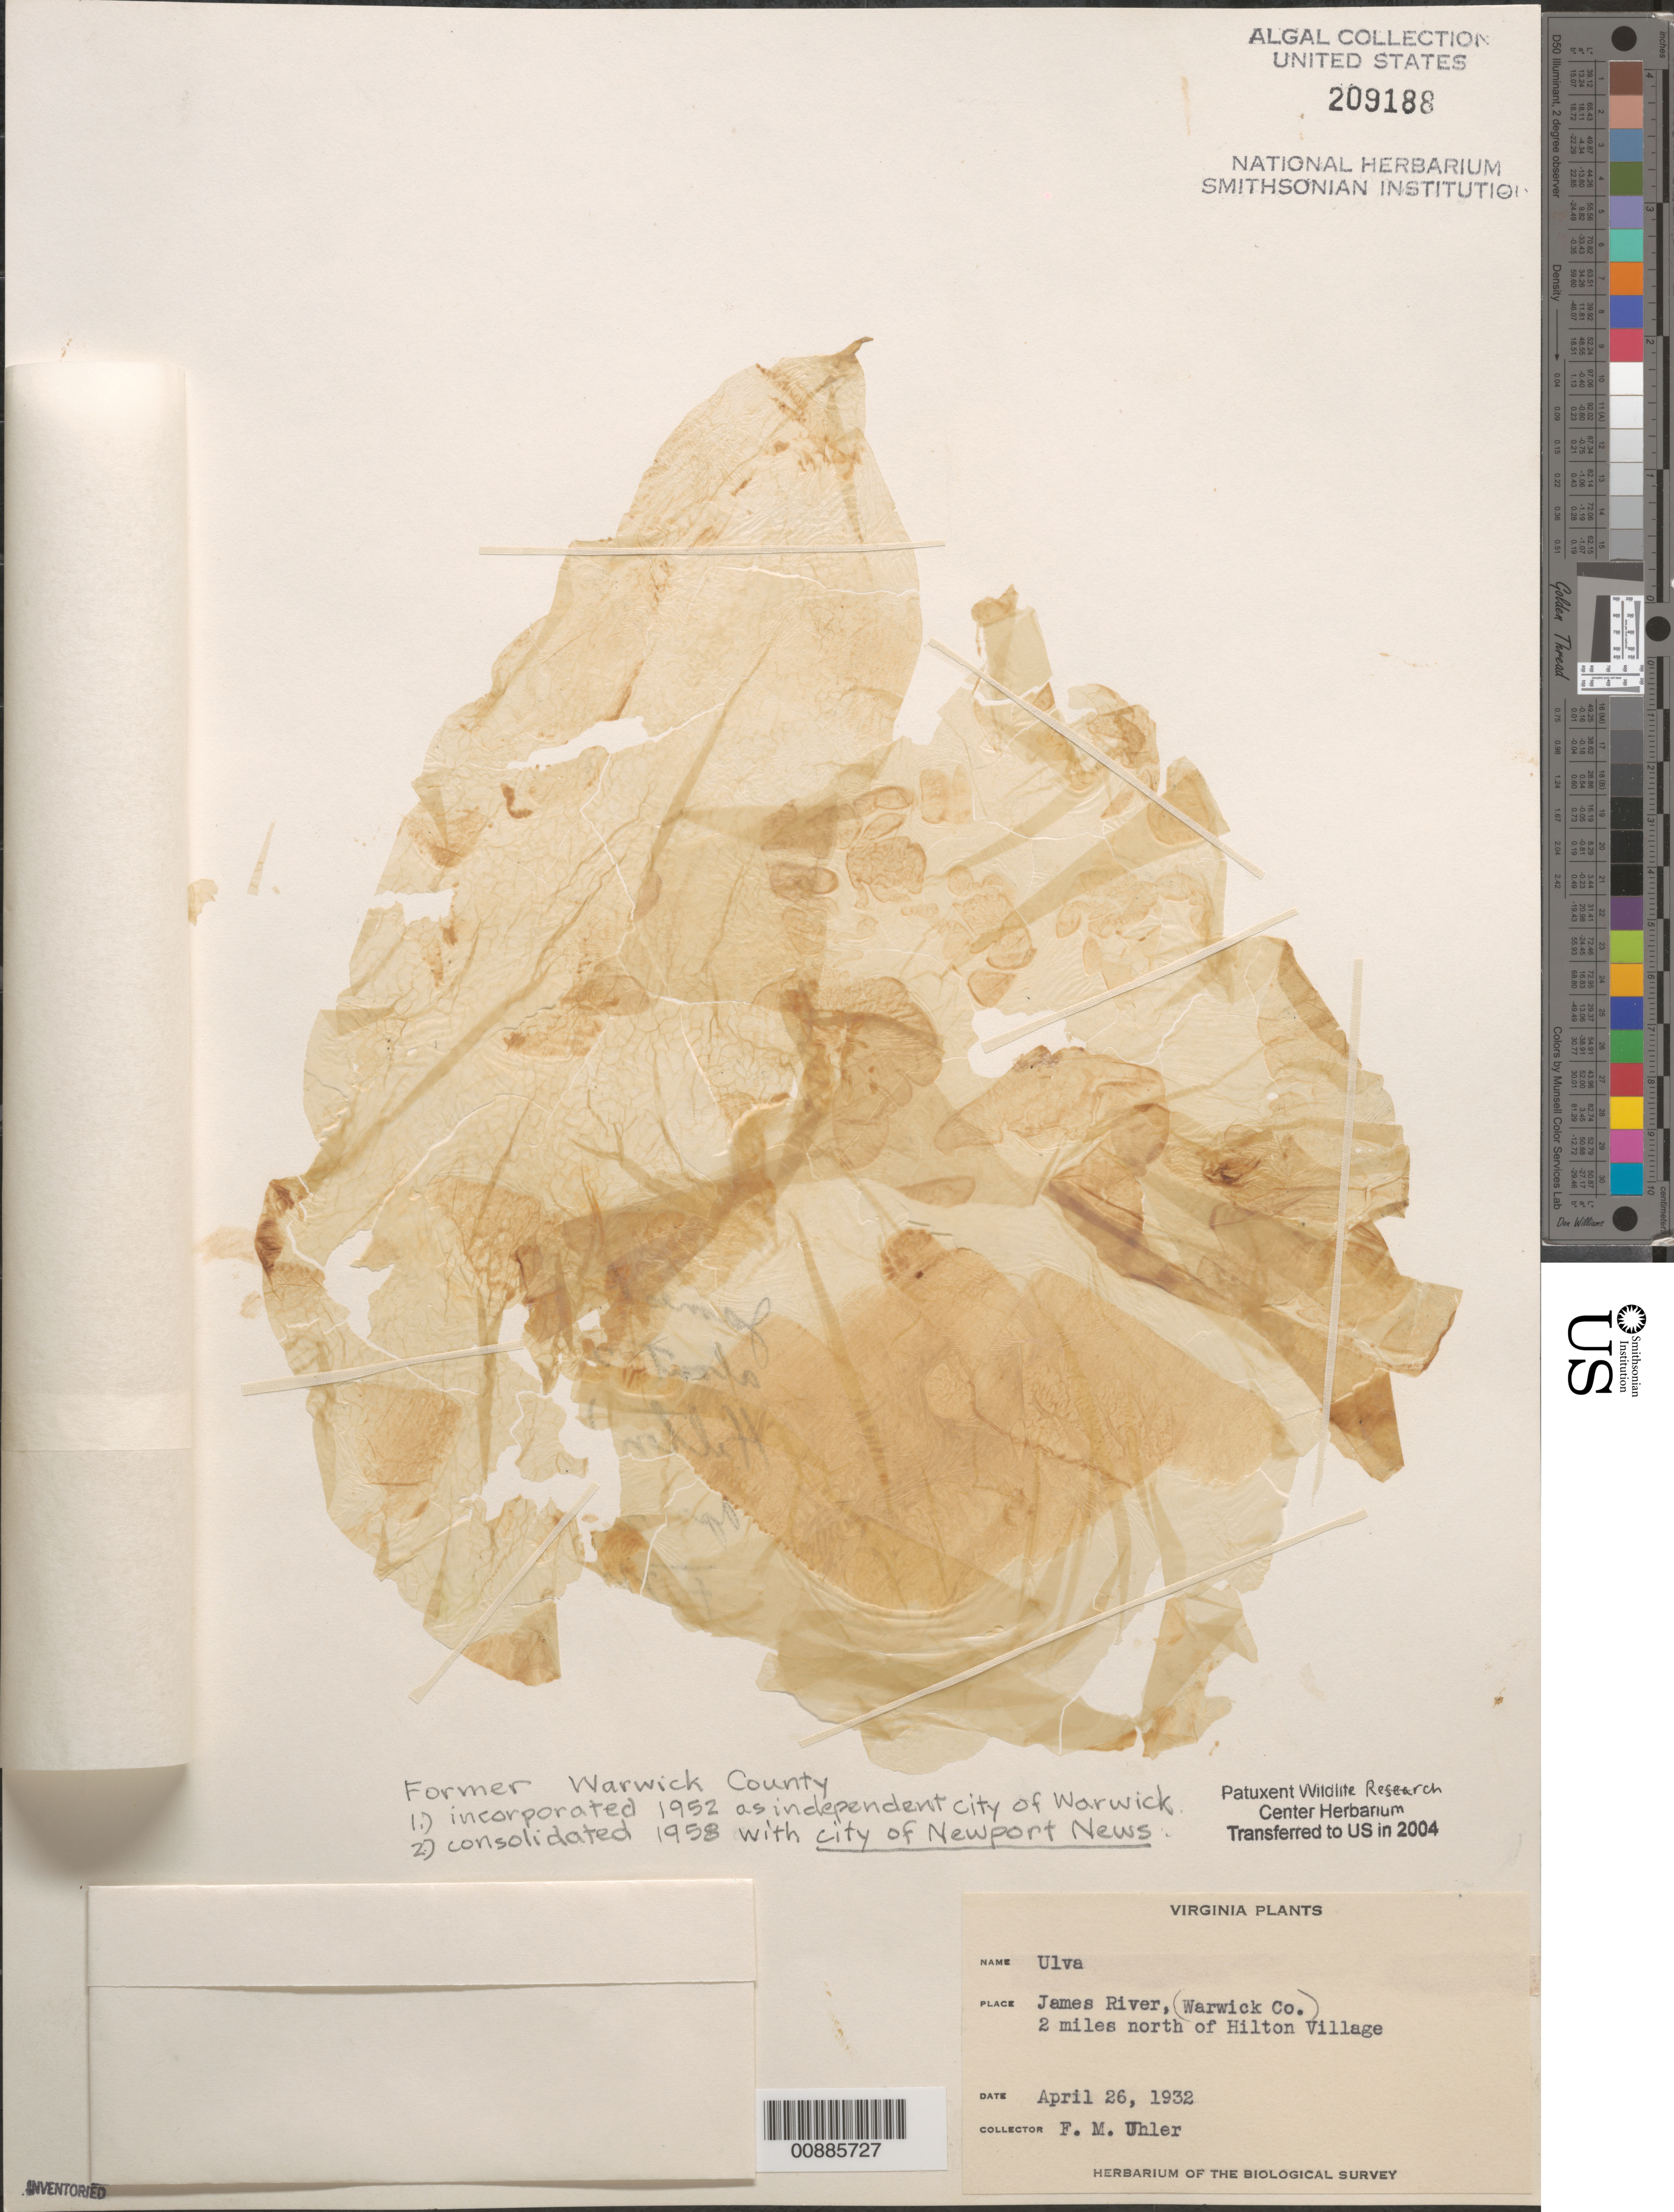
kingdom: Plantae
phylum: Chlorophyta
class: Ulvophyceae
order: Ulvales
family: Ulvaceae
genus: Ulva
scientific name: Ulva sp.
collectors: F. M. Uhler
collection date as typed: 26 Apr 1932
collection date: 1932-04-26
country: United States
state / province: Virginia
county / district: City of Newport News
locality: James River, 2 miles north of Hilton Village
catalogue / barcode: US 209188